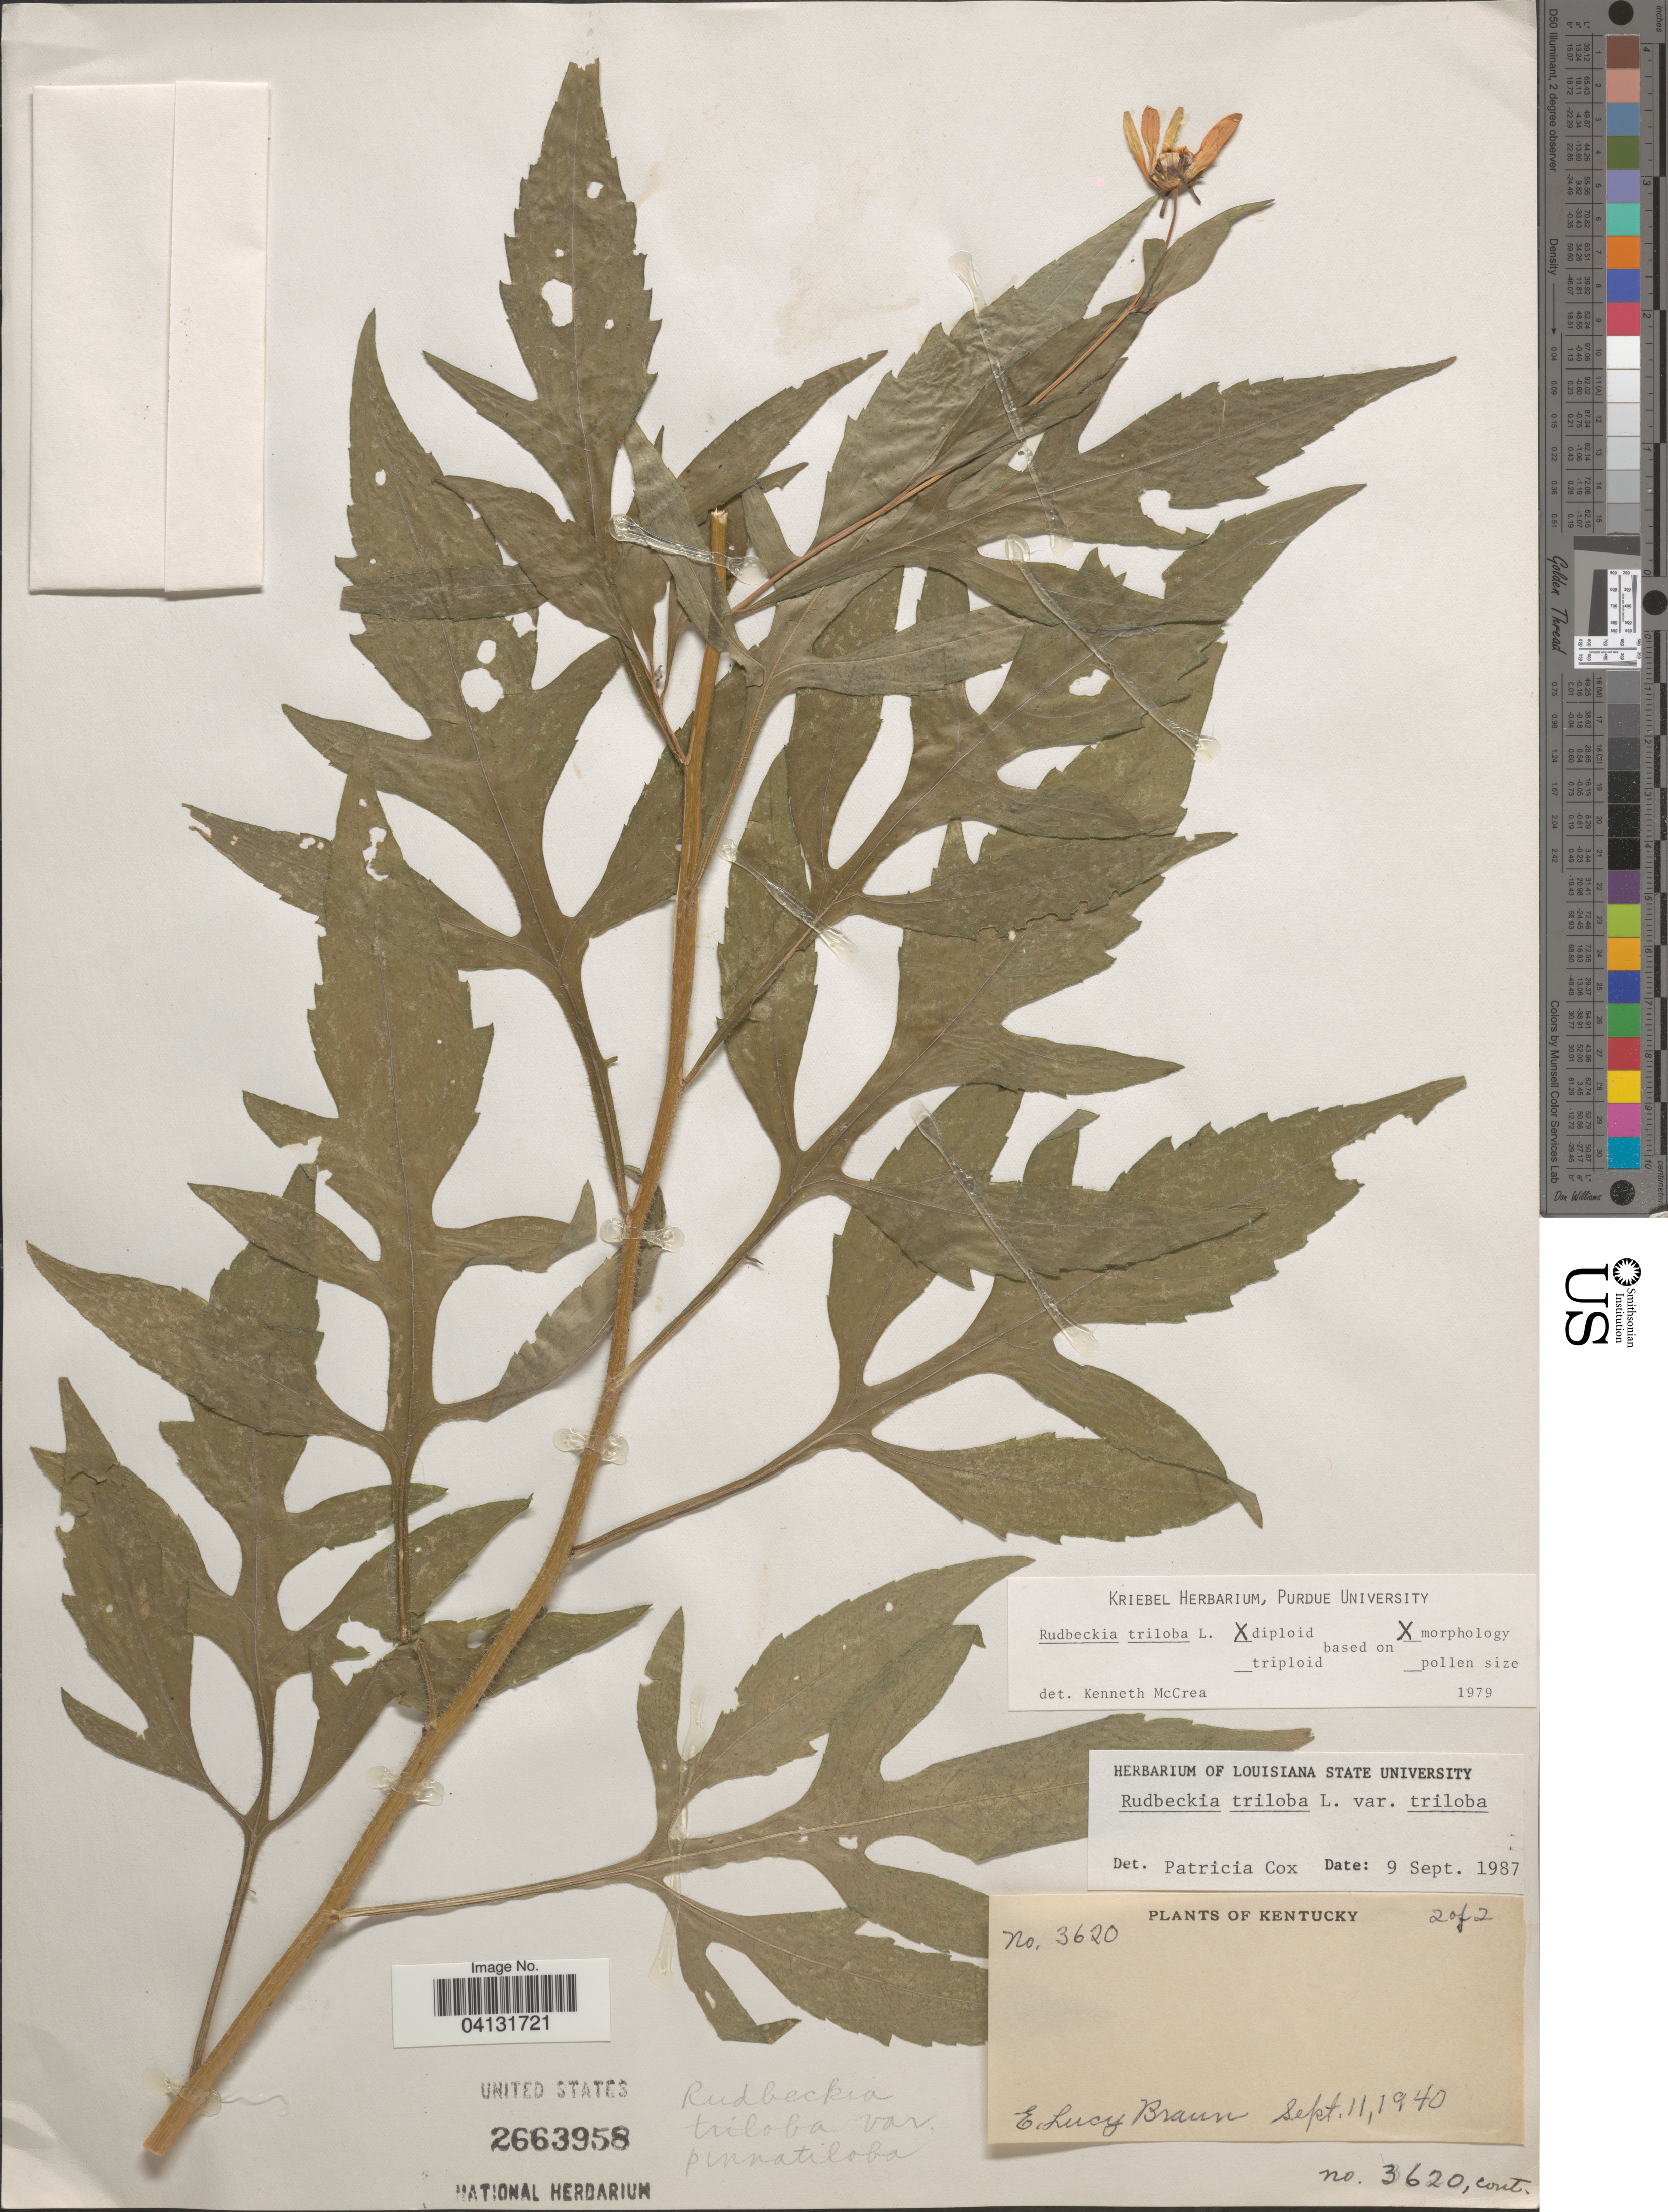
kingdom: Plantae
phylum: Tracheophyta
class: Magnoliopsida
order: Asterales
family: Asteraceae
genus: Rudbeckia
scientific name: Rudbeckia triloba var. triloba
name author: L.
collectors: E. L. Braun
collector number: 3620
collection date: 1940-09-11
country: United States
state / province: Kentucky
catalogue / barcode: US 2663958